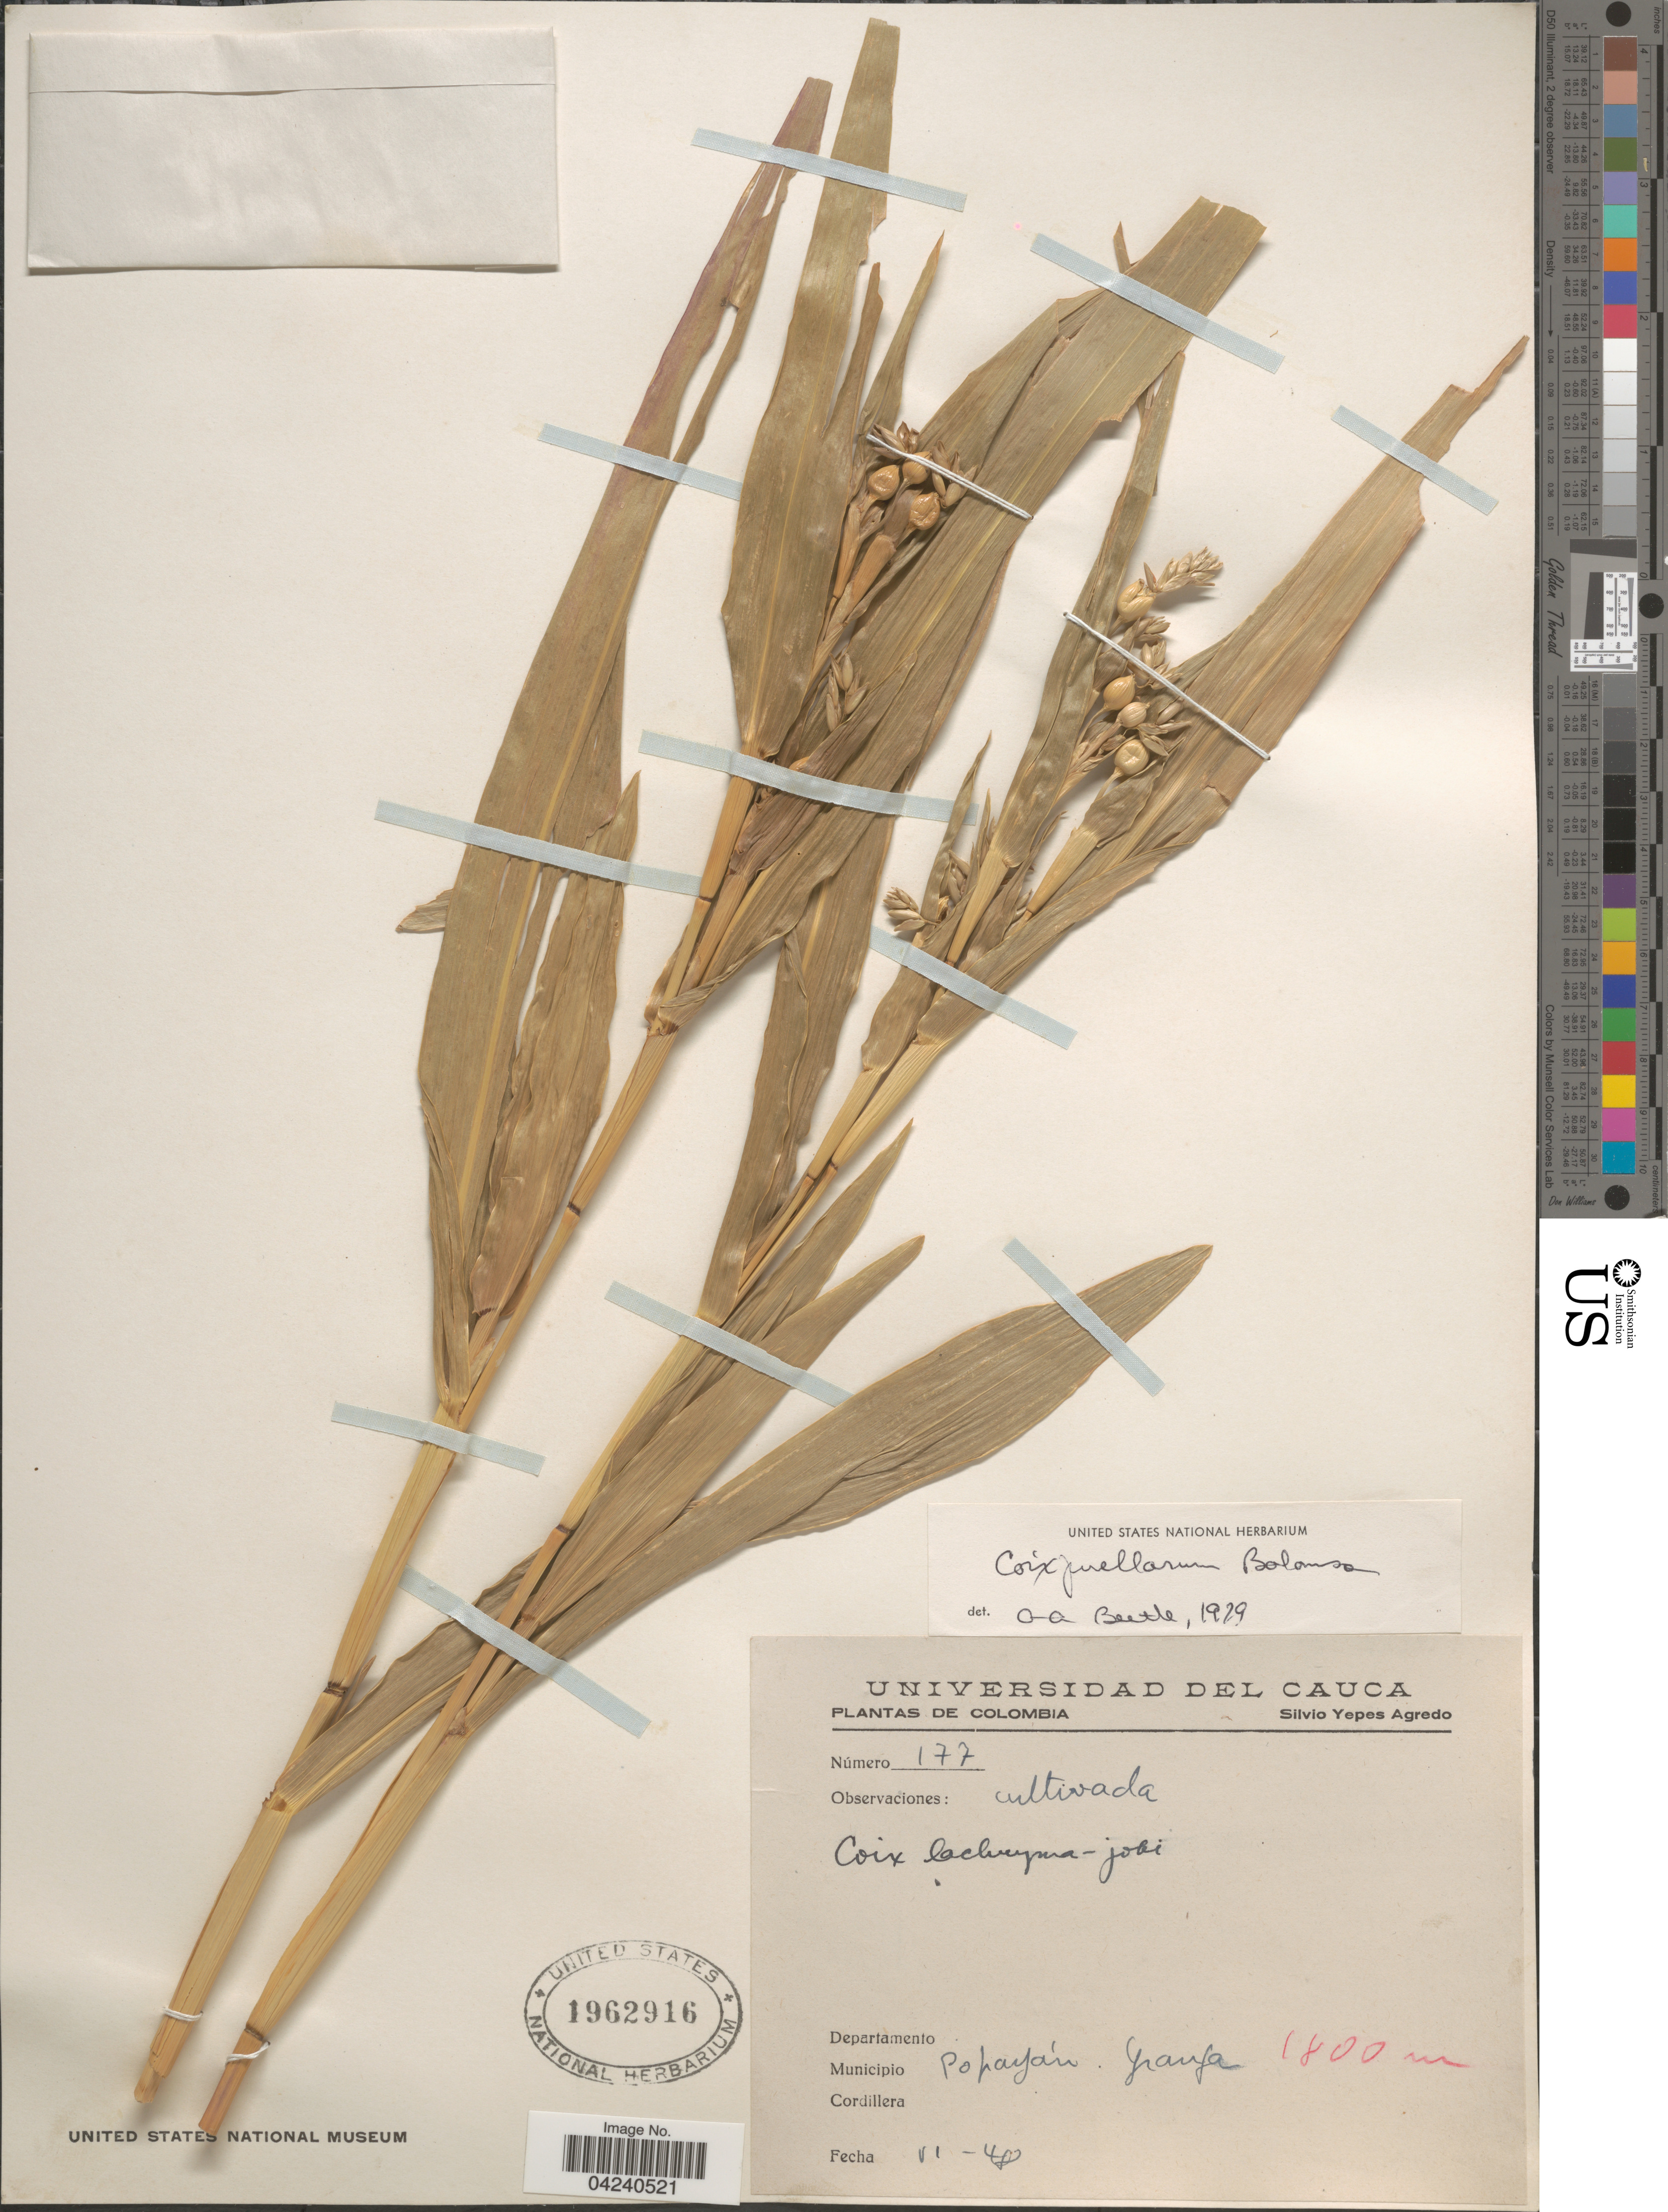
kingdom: Plantae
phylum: Tracheophyta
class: Liliopsida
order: Poales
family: Poaceae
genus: Coix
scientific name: Coix lacryma-jobi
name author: L.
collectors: S. Yepes-Agredo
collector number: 177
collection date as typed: Transcribed d/m/y: /6/48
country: Colombia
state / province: Cauca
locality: Municipio Popayán. Granja. Cordillera.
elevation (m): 1800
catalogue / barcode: US 1962916